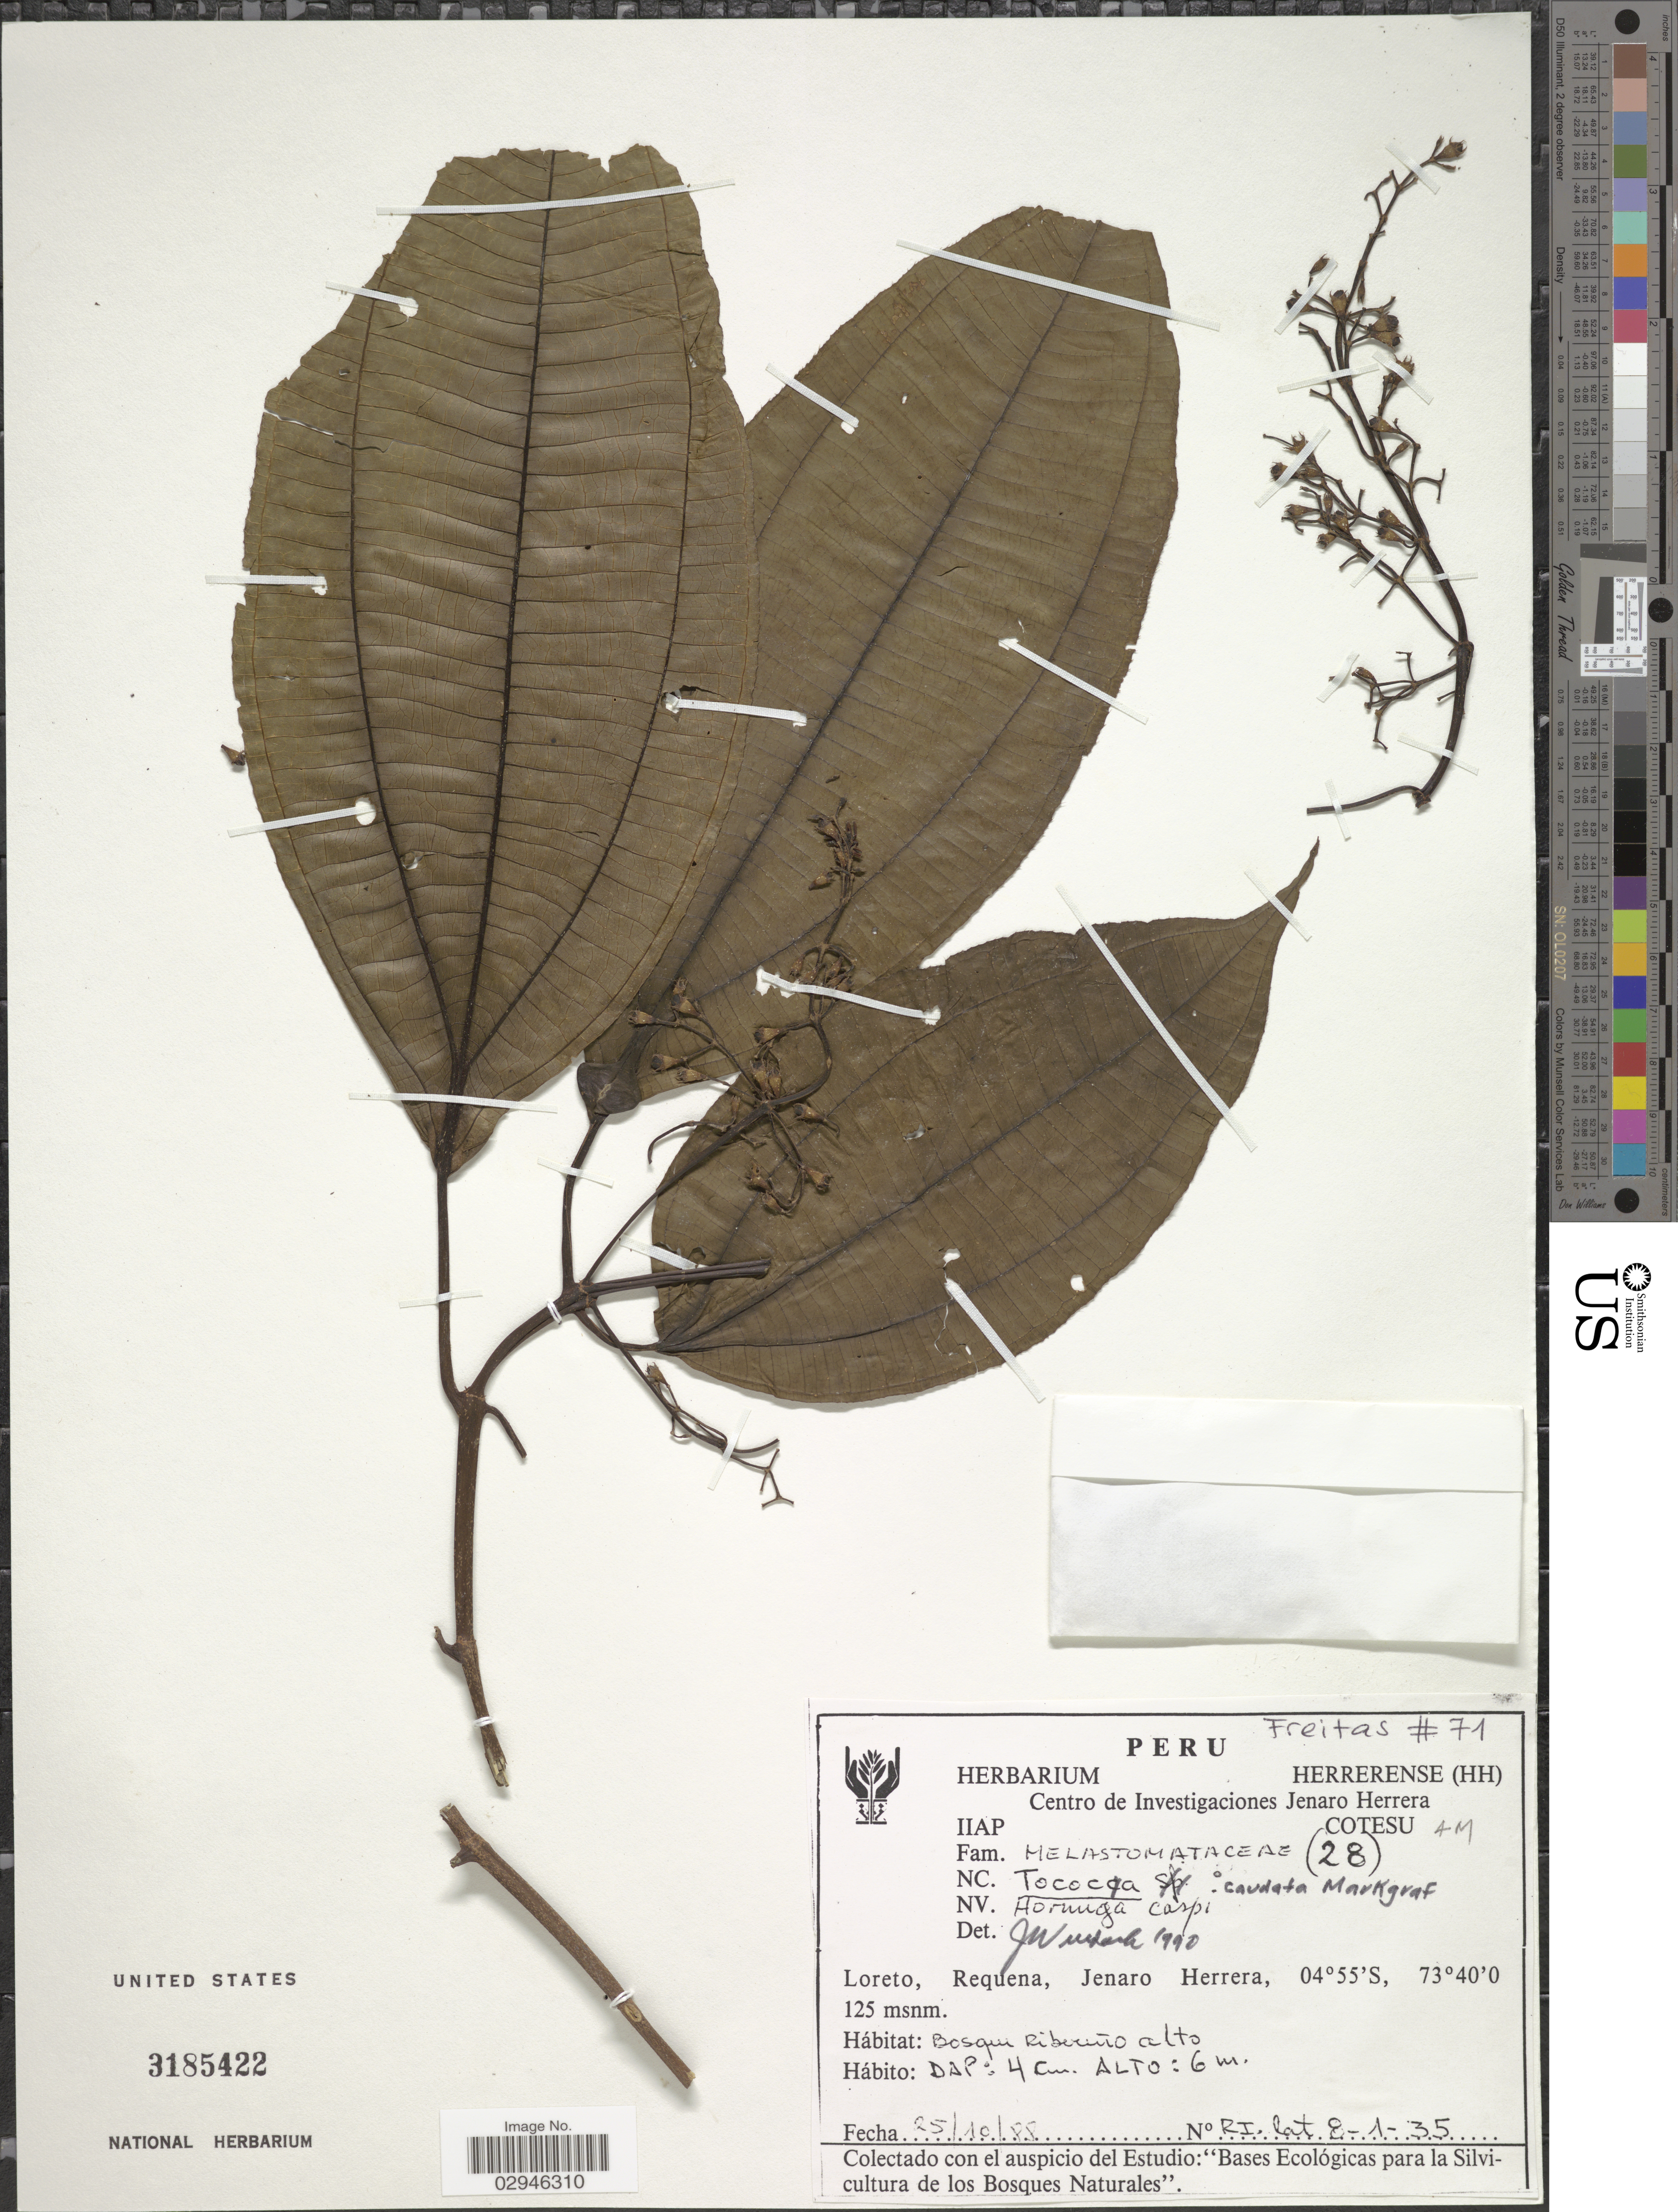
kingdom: Plantae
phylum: Tracheophyta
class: Magnoliopsida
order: Myrtales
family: Melastomataceae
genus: Tococa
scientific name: Tococa caudata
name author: Markgr.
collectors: Freitas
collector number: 71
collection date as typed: Transcribed d/m/y: 25/10/88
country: Peru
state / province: Loreto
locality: Requena, Jenaro Herrera.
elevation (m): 125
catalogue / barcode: US 3185422